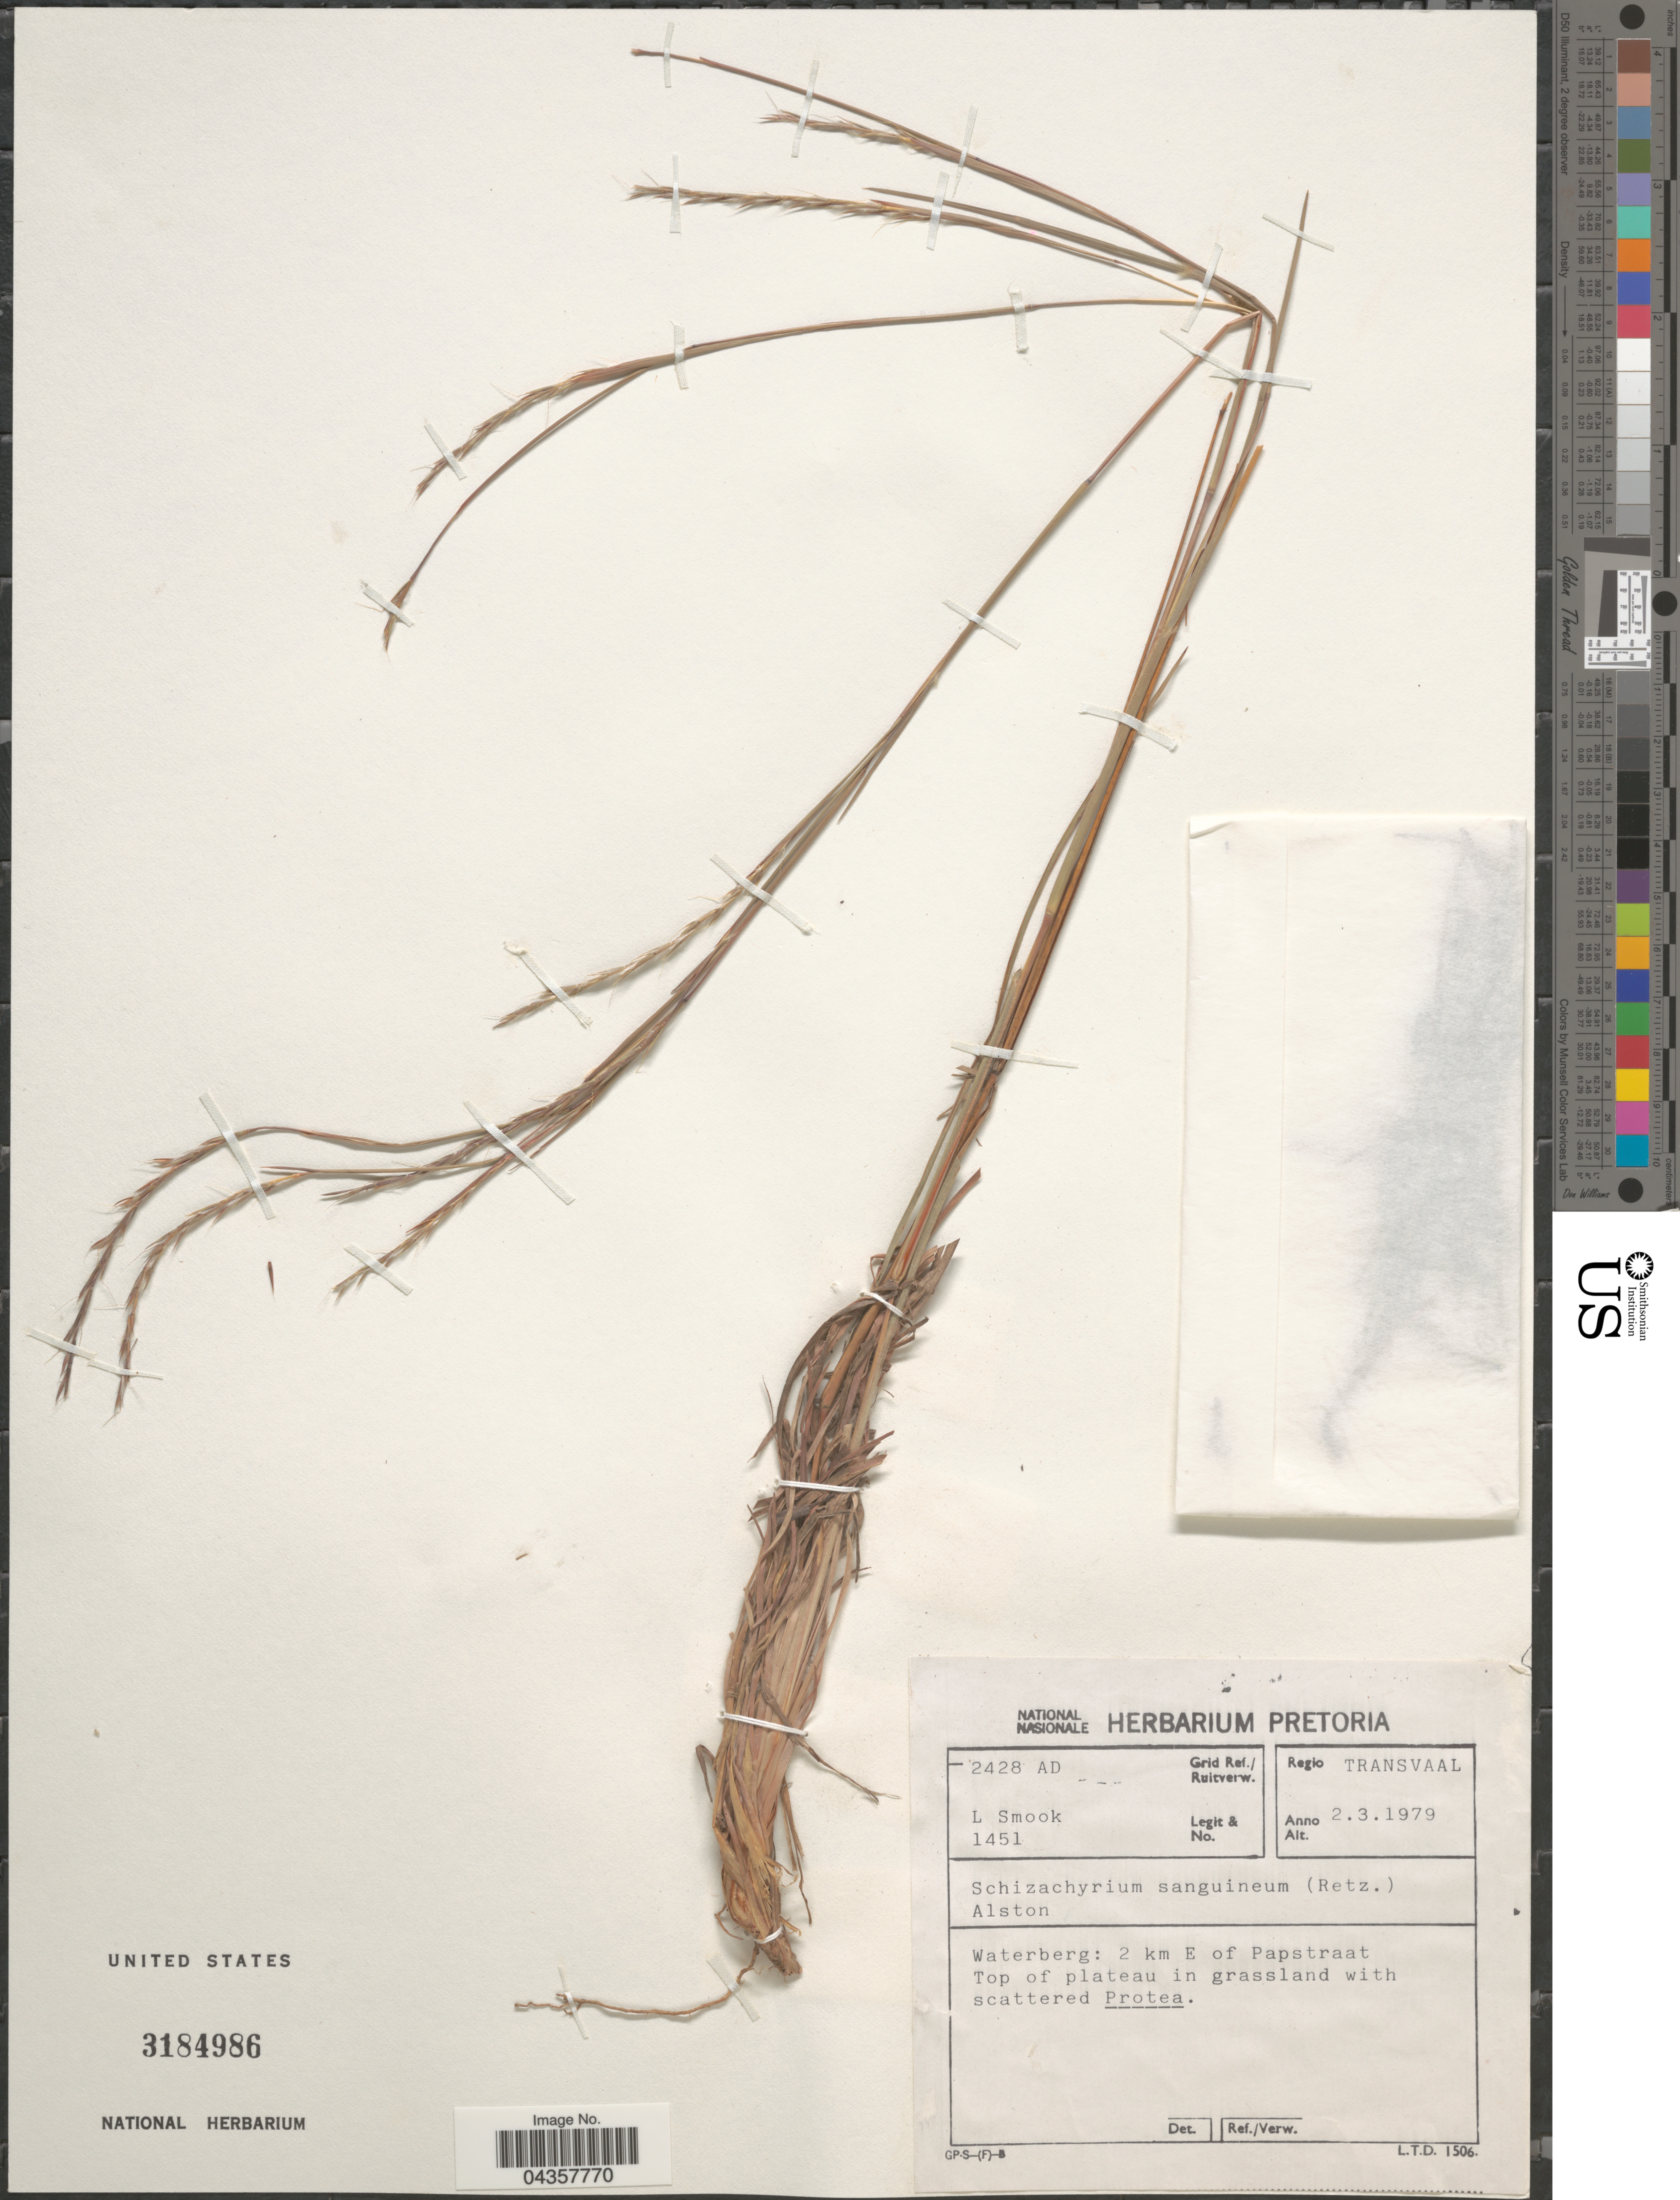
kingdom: Plantae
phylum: Tracheophyta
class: Liliopsida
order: Poales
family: Poaceae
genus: Schizachyrium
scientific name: Schizachyrium sanguineum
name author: (Retz.) Alston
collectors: L. Smook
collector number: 1451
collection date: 1979-03-02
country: South Africa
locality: Grid Ref./Ruitverw. 2428 AD. Regio Transvaal. Waterberg: 2 km E of Papstraat.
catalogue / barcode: US 3184986